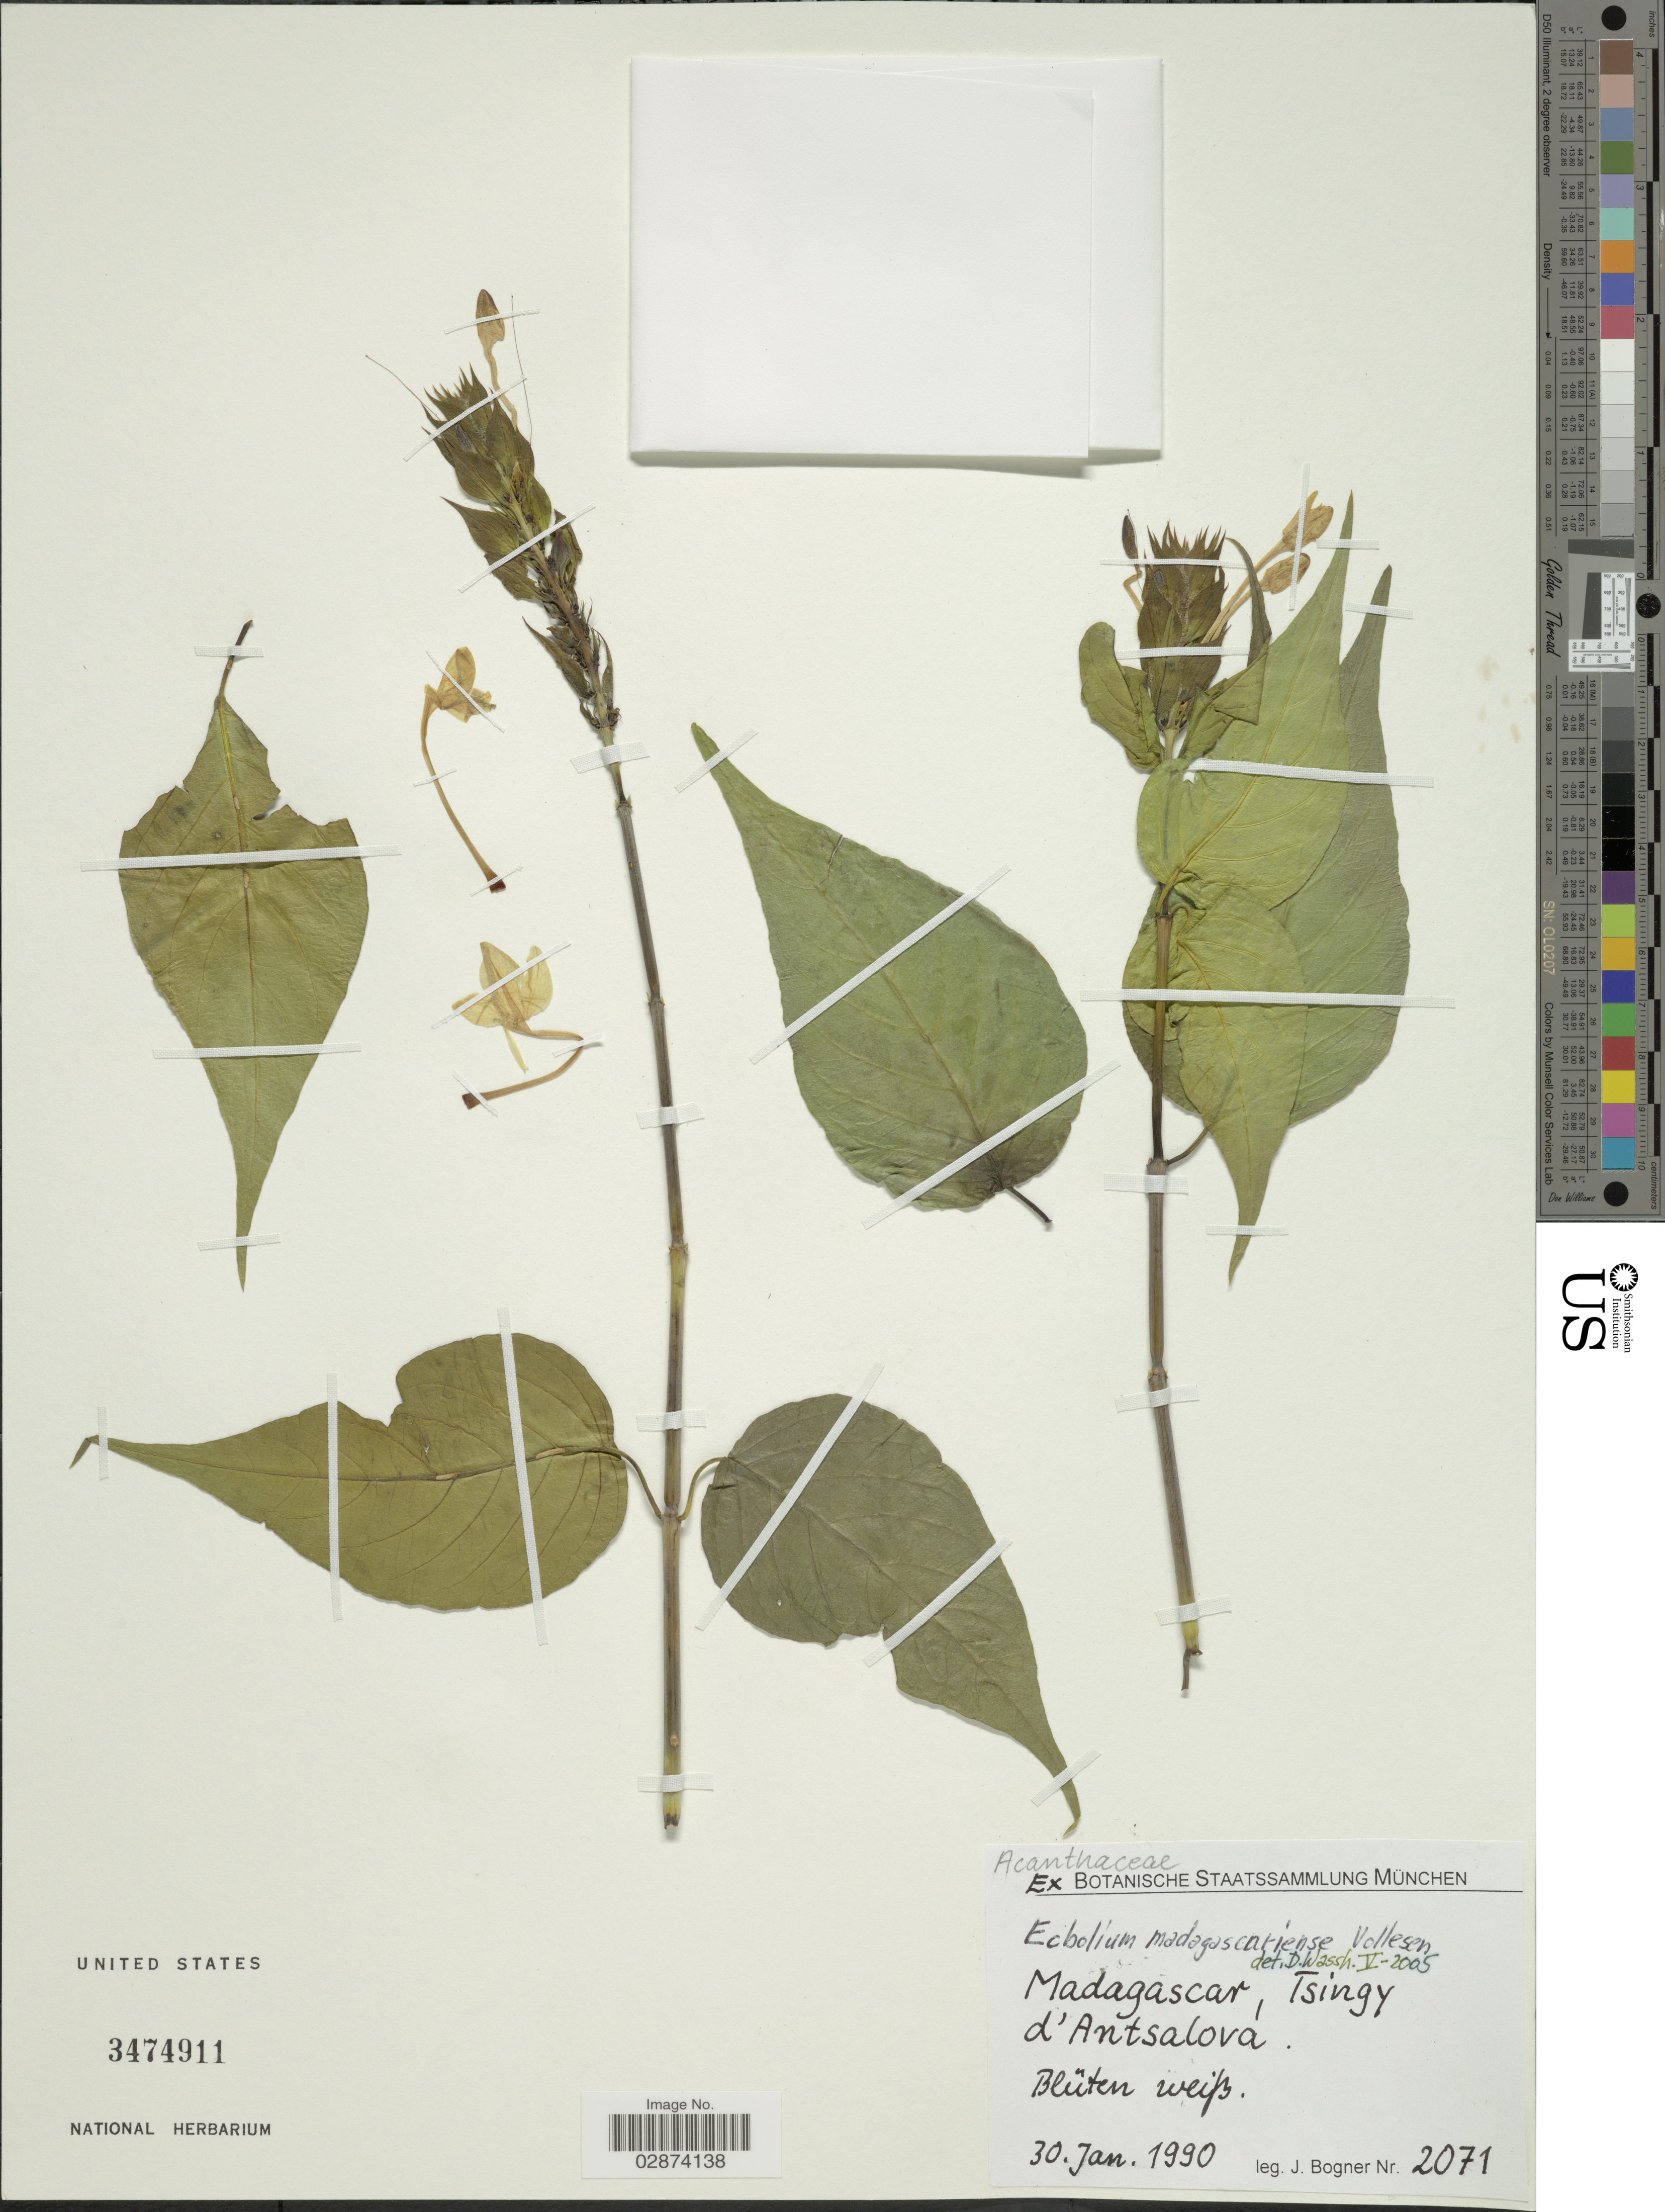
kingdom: Plantae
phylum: Tracheophyta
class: Magnoliopsida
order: Lamiales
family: Acanthaceae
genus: Ecbolium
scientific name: Ecbolium madagascariense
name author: Vollesen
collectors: J. Bogner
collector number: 2071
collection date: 1990-01-30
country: Madagascar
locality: Tsingy d'Antsalova.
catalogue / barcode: US 3474911